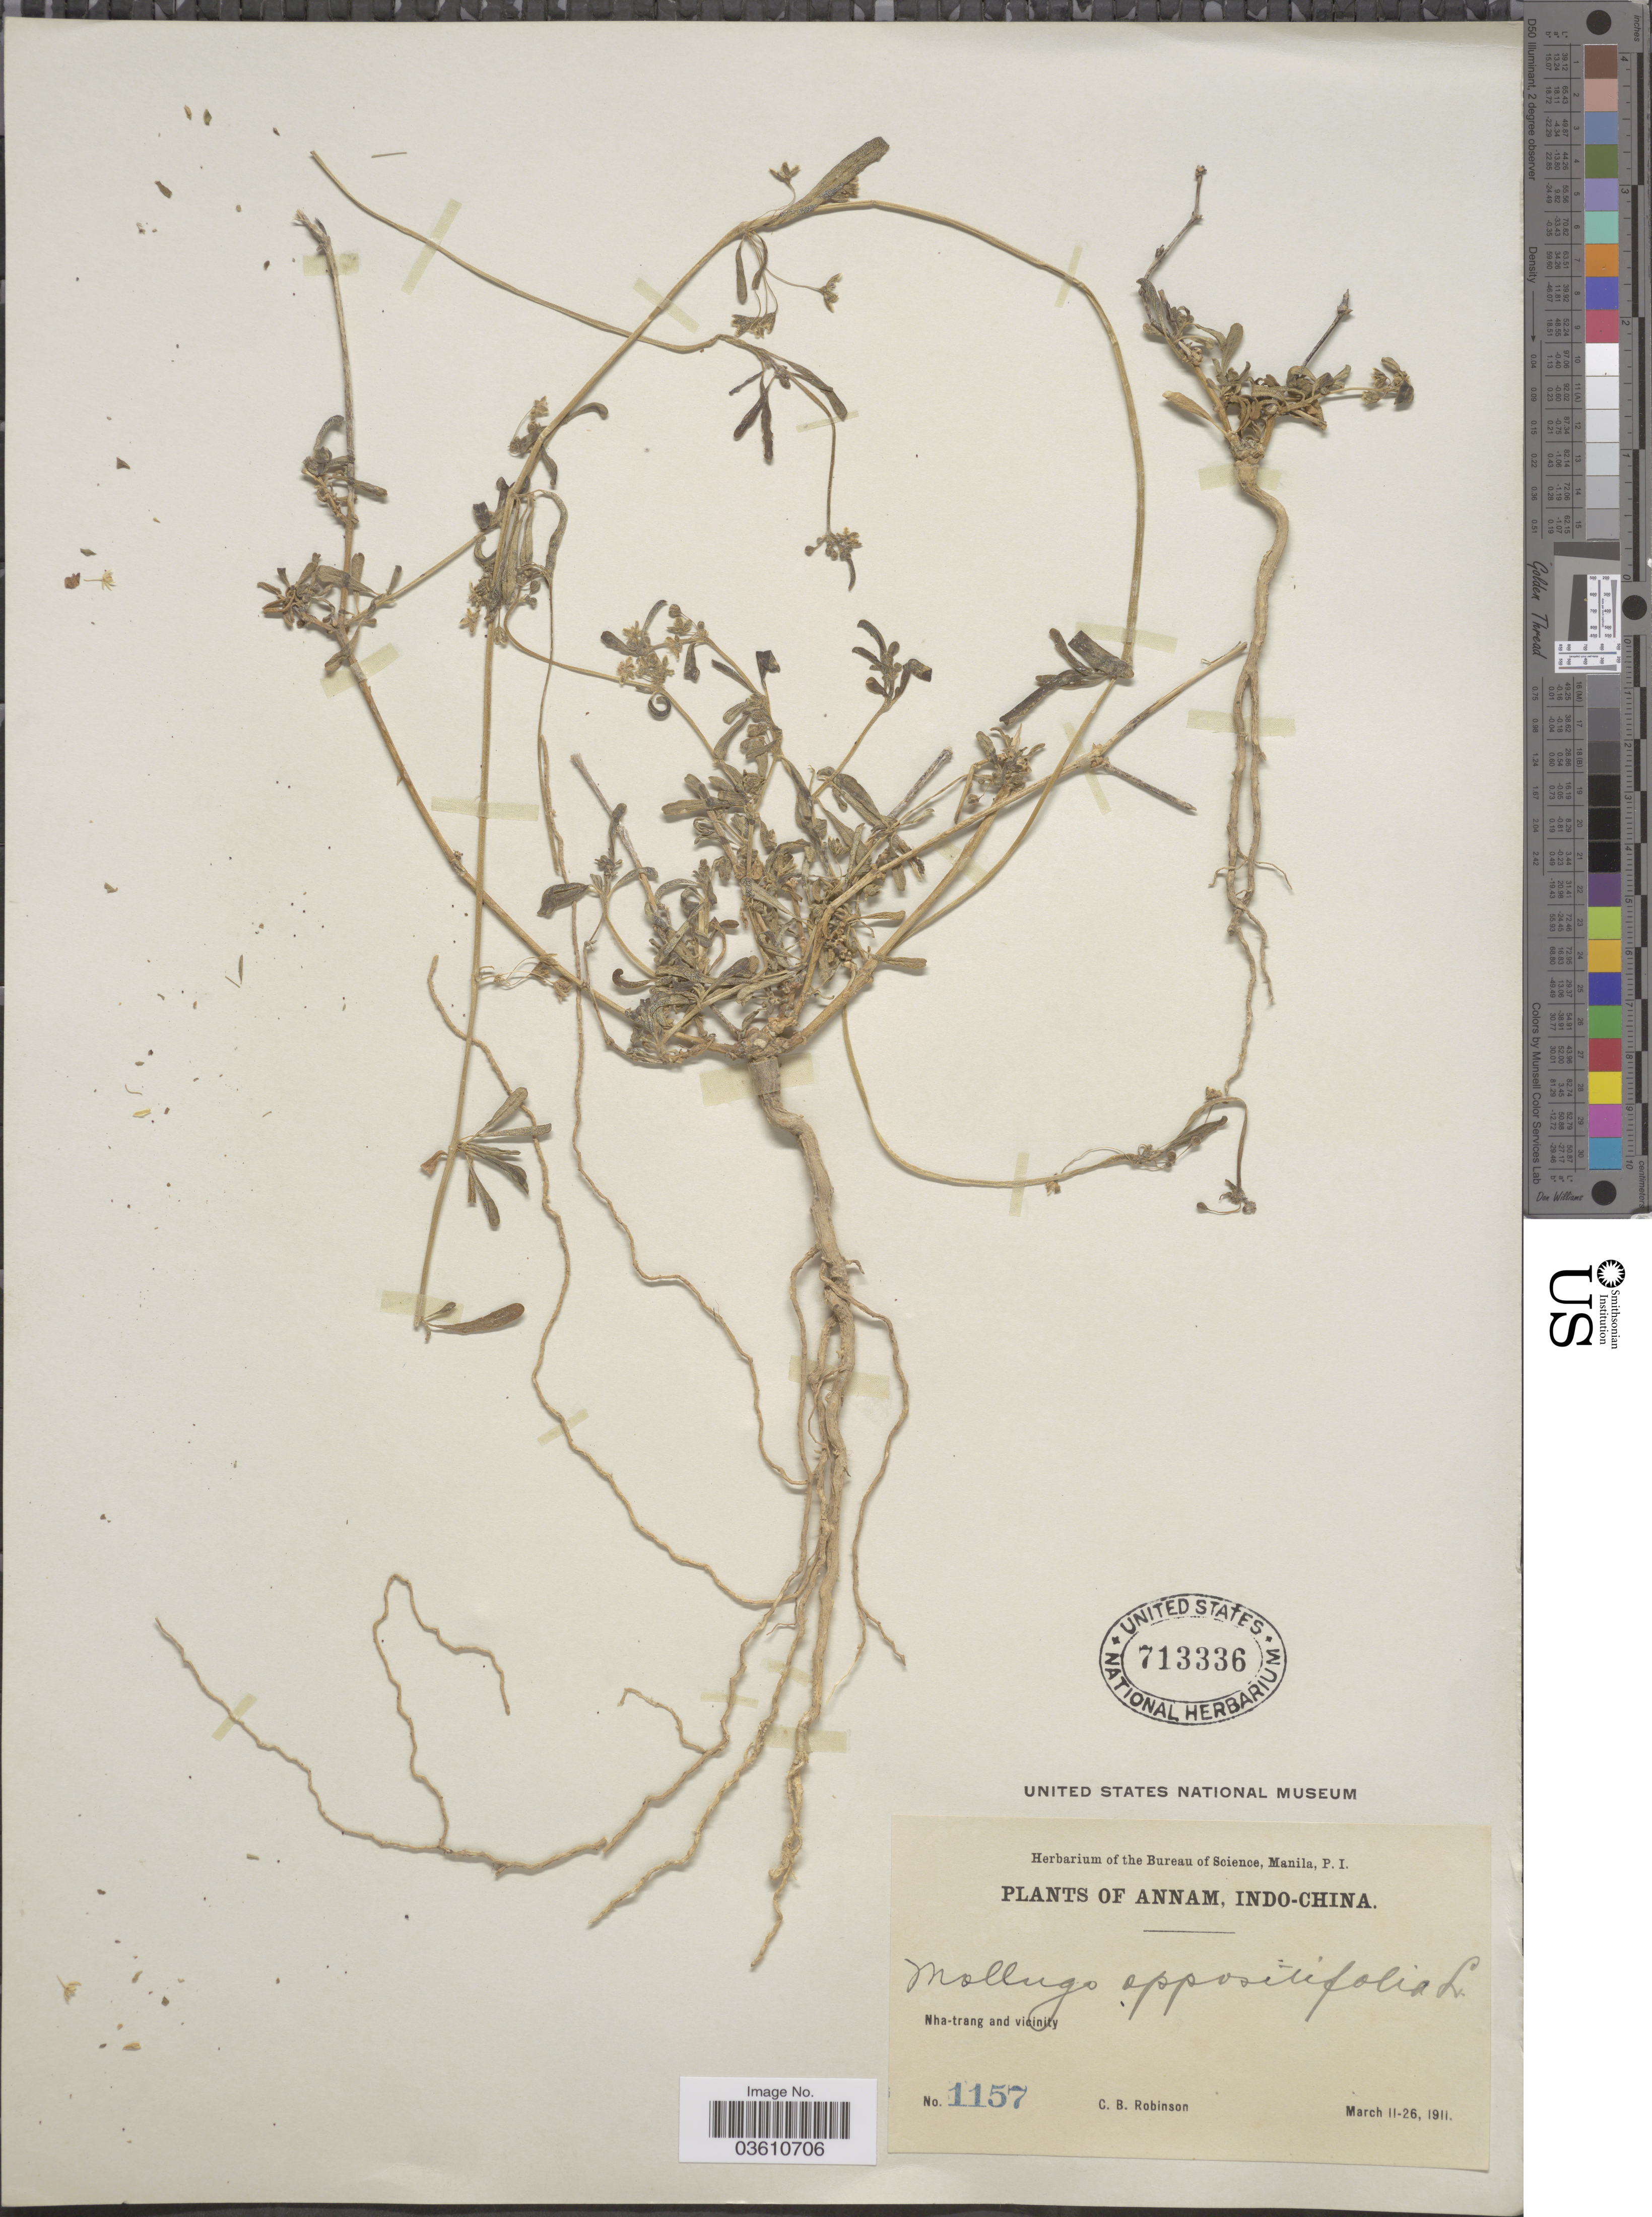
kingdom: Plantae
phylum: Tracheophyta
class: Magnoliopsida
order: Caryophyllales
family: Gisekiaceae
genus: Gisekia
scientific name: Gisekia sp.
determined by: Strong, Mark T., (BOT), Smithsonian Institution - National Museum of Natural History (UNITED STATES)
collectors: C. Brobinson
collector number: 1157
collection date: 1911-03-11/1911-03-26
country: Vietnam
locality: Annam, Indo-China. Nha-trang and vicinity.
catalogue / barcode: US 713336